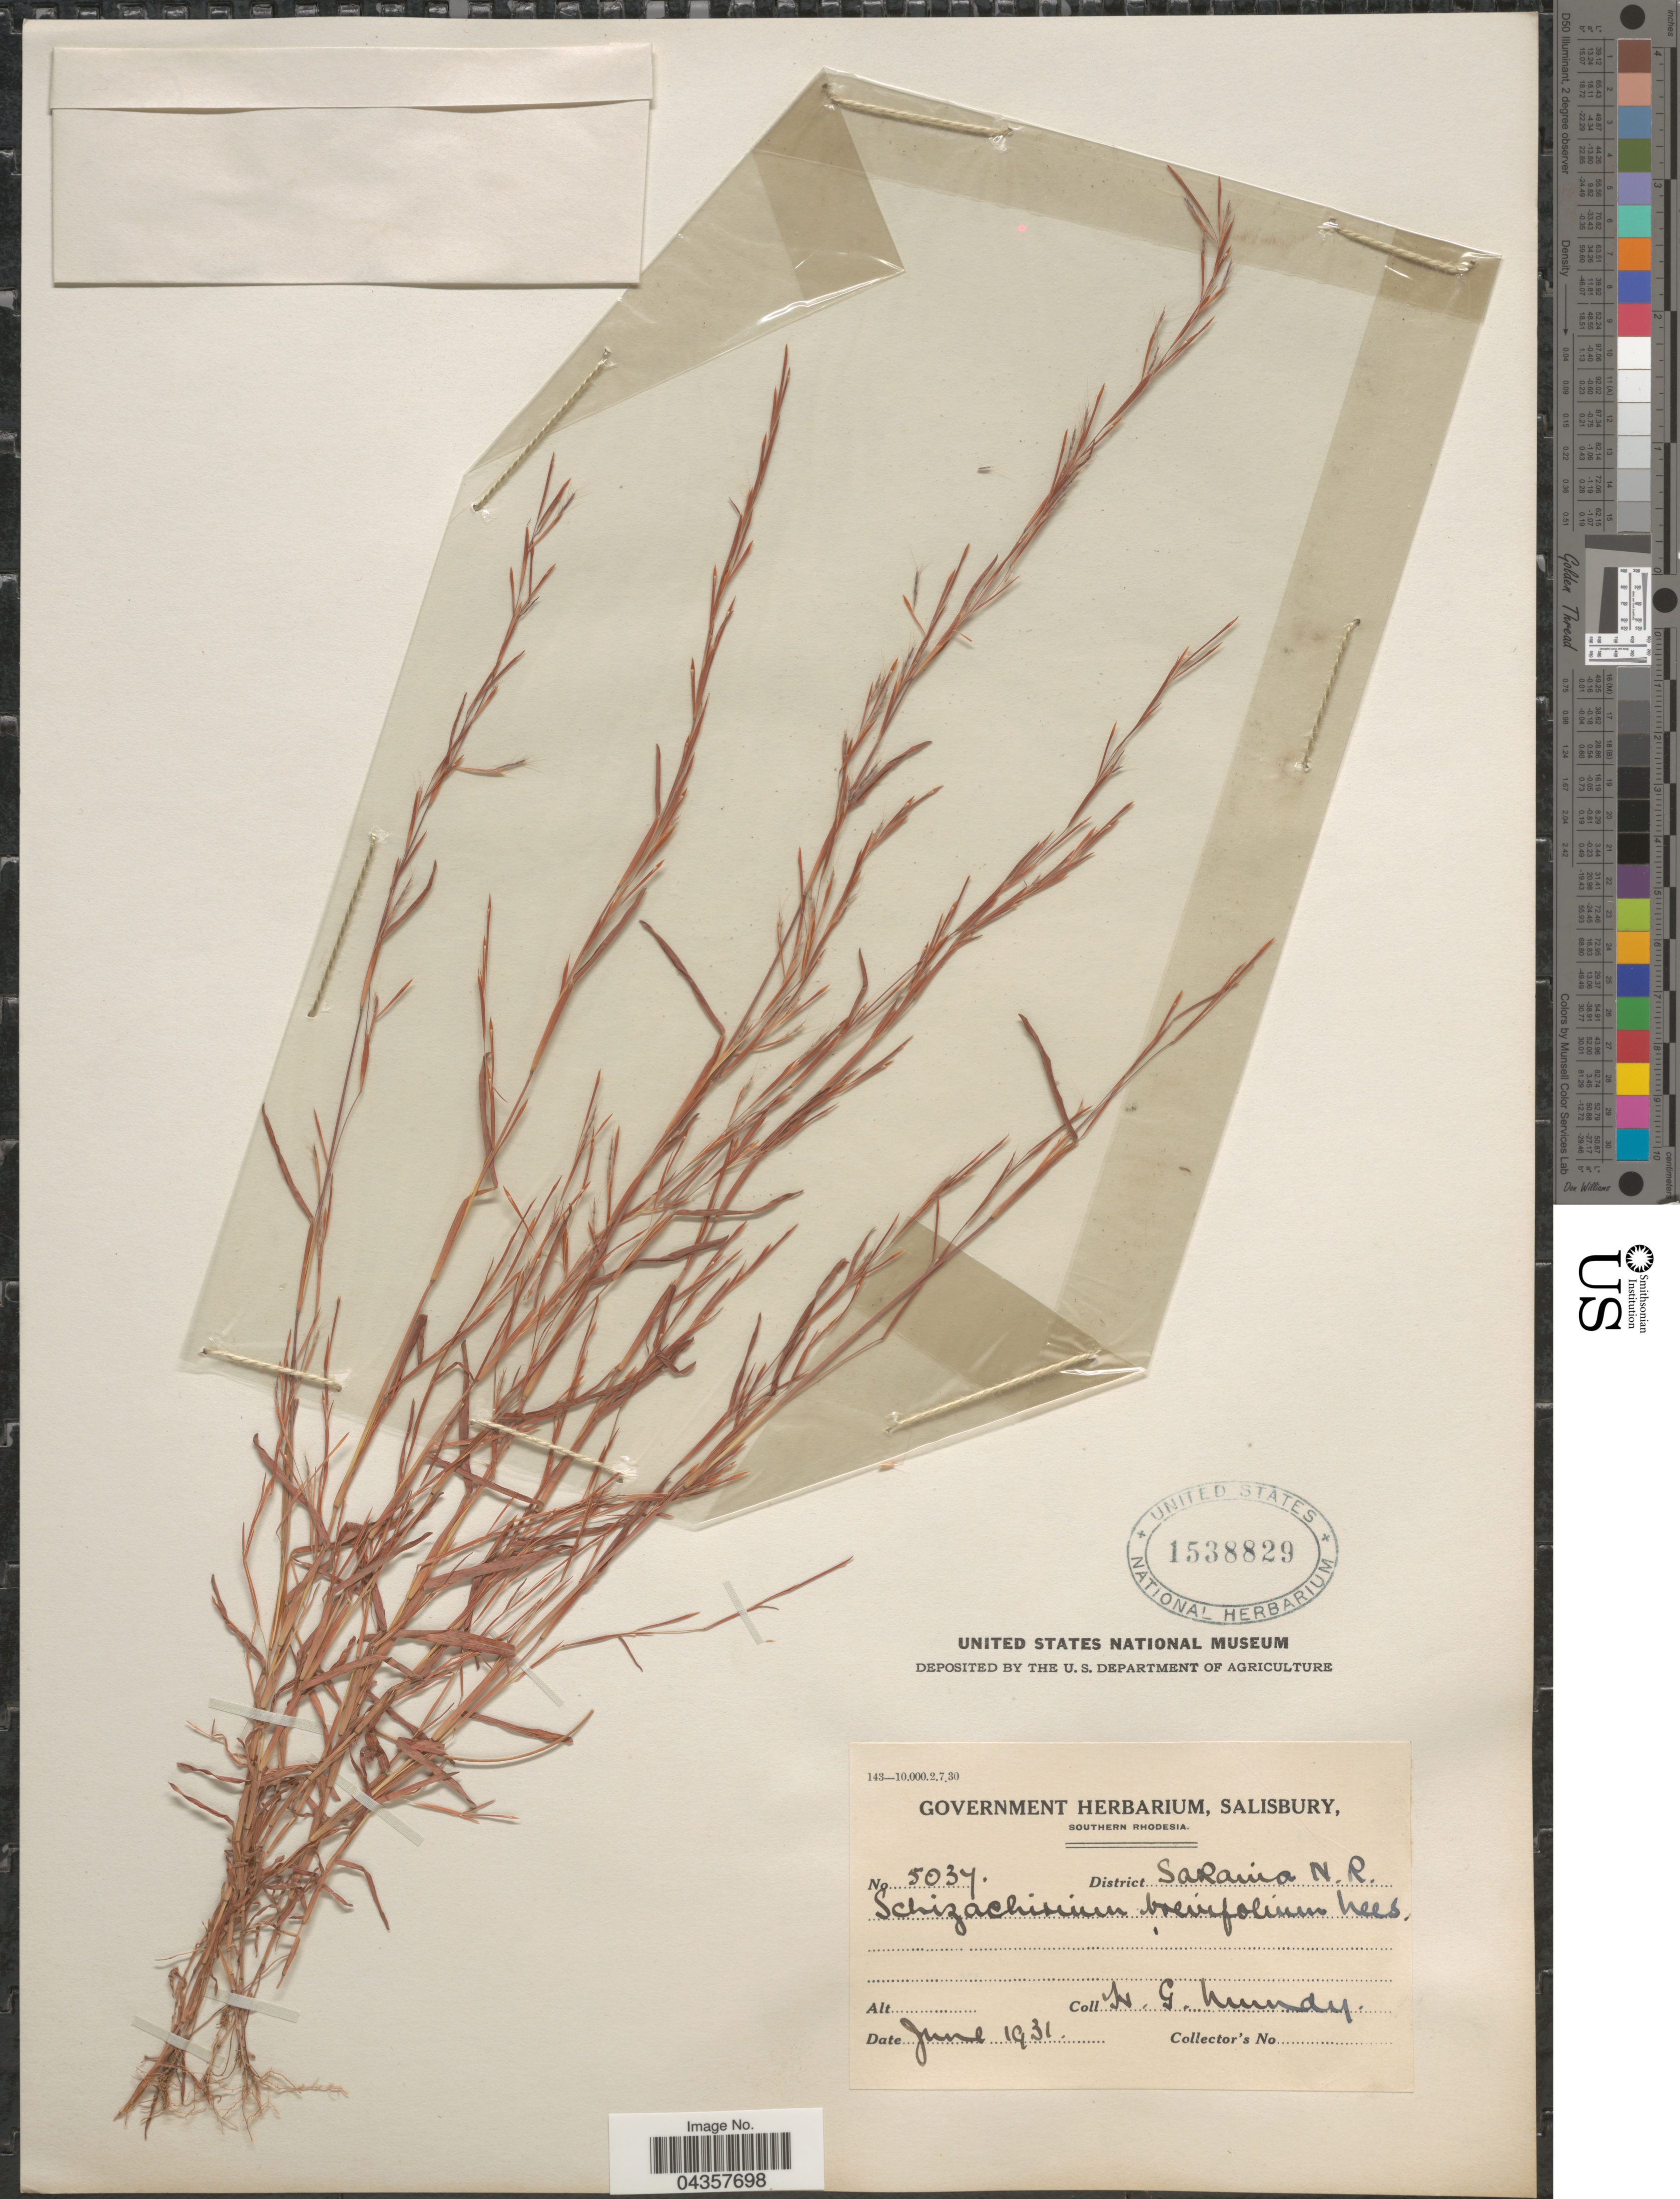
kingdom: Plantae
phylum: Tracheophyta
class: Liliopsida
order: Poales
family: Poaceae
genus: Schizachyrium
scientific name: Schizachyrium brevifolium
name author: (Sw.) Nees ex Büse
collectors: G. Mundy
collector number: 5034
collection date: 1931-06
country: Zimbabwe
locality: Southern Rhodesia. District Saraina N. R.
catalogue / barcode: US 1538829